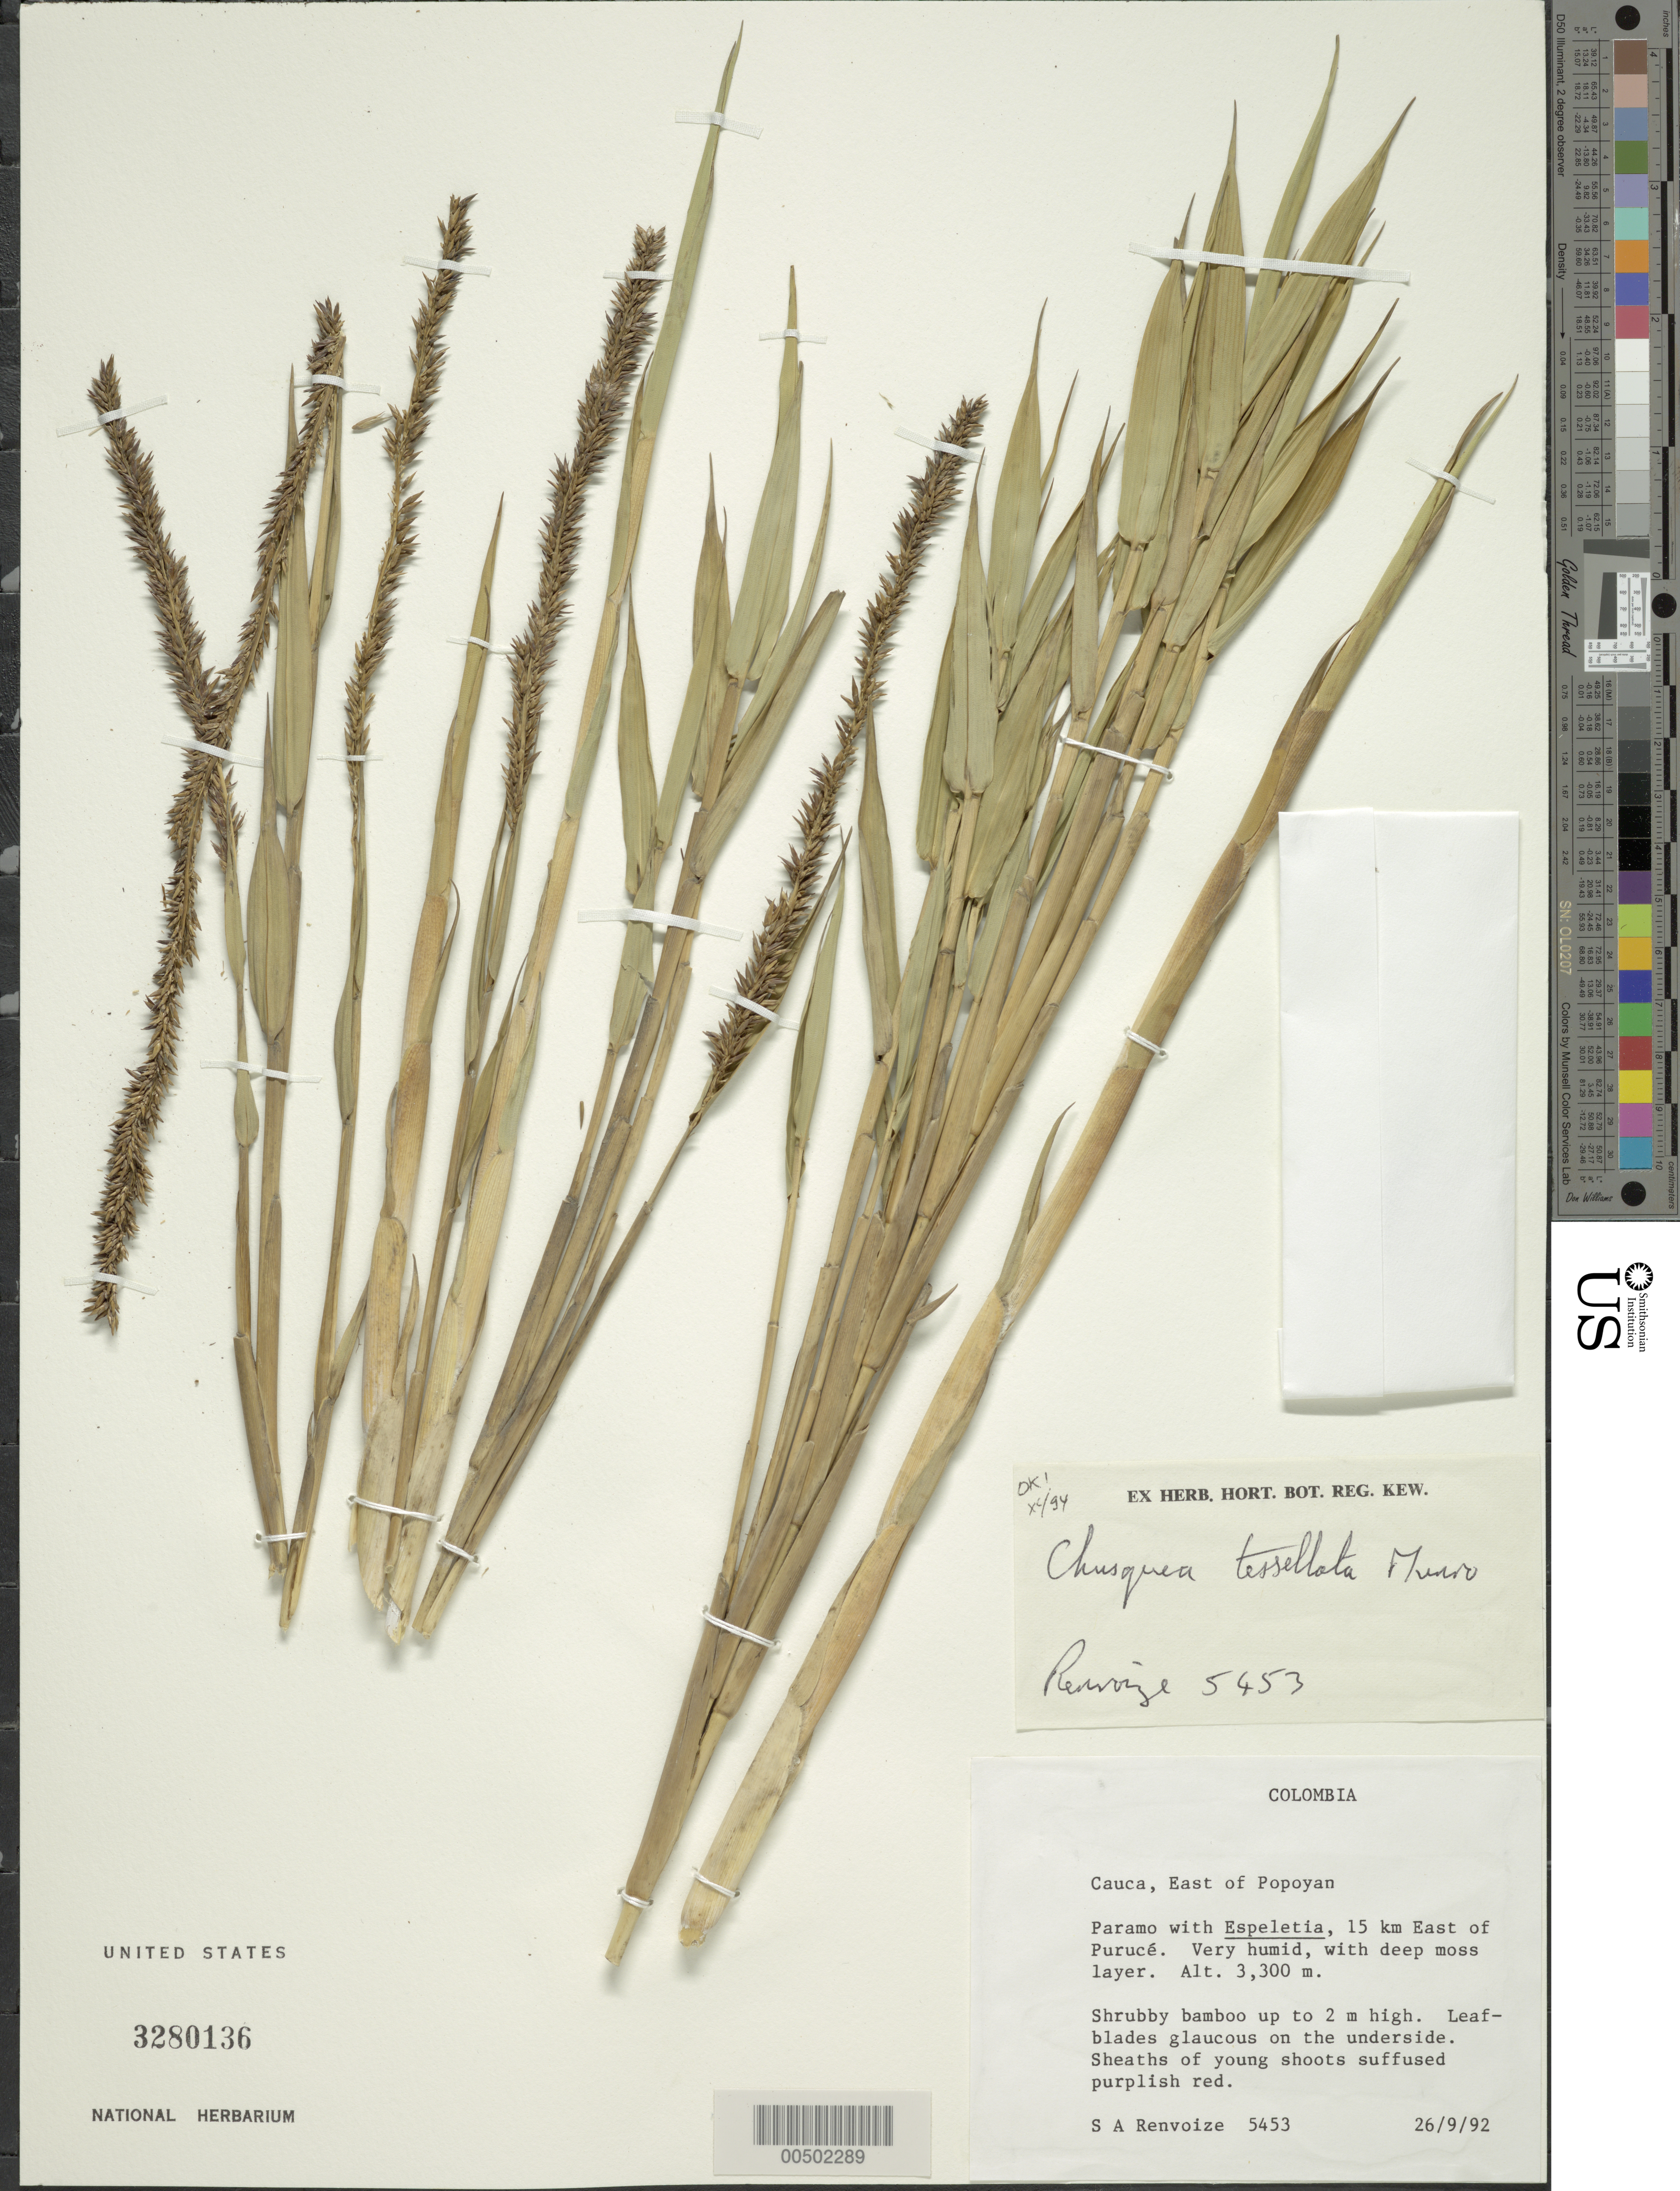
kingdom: Plantae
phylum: Tracheophyta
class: Liliopsida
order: Poales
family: Poaceae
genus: Chusquea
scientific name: Chusquea sp.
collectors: S. A. Renvoize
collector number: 5453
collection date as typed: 26 Sep 1992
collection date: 1992-09-26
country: Colombia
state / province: Cauca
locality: E of Popayan, 15 km E of Purace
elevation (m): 3300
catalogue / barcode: US 3280136